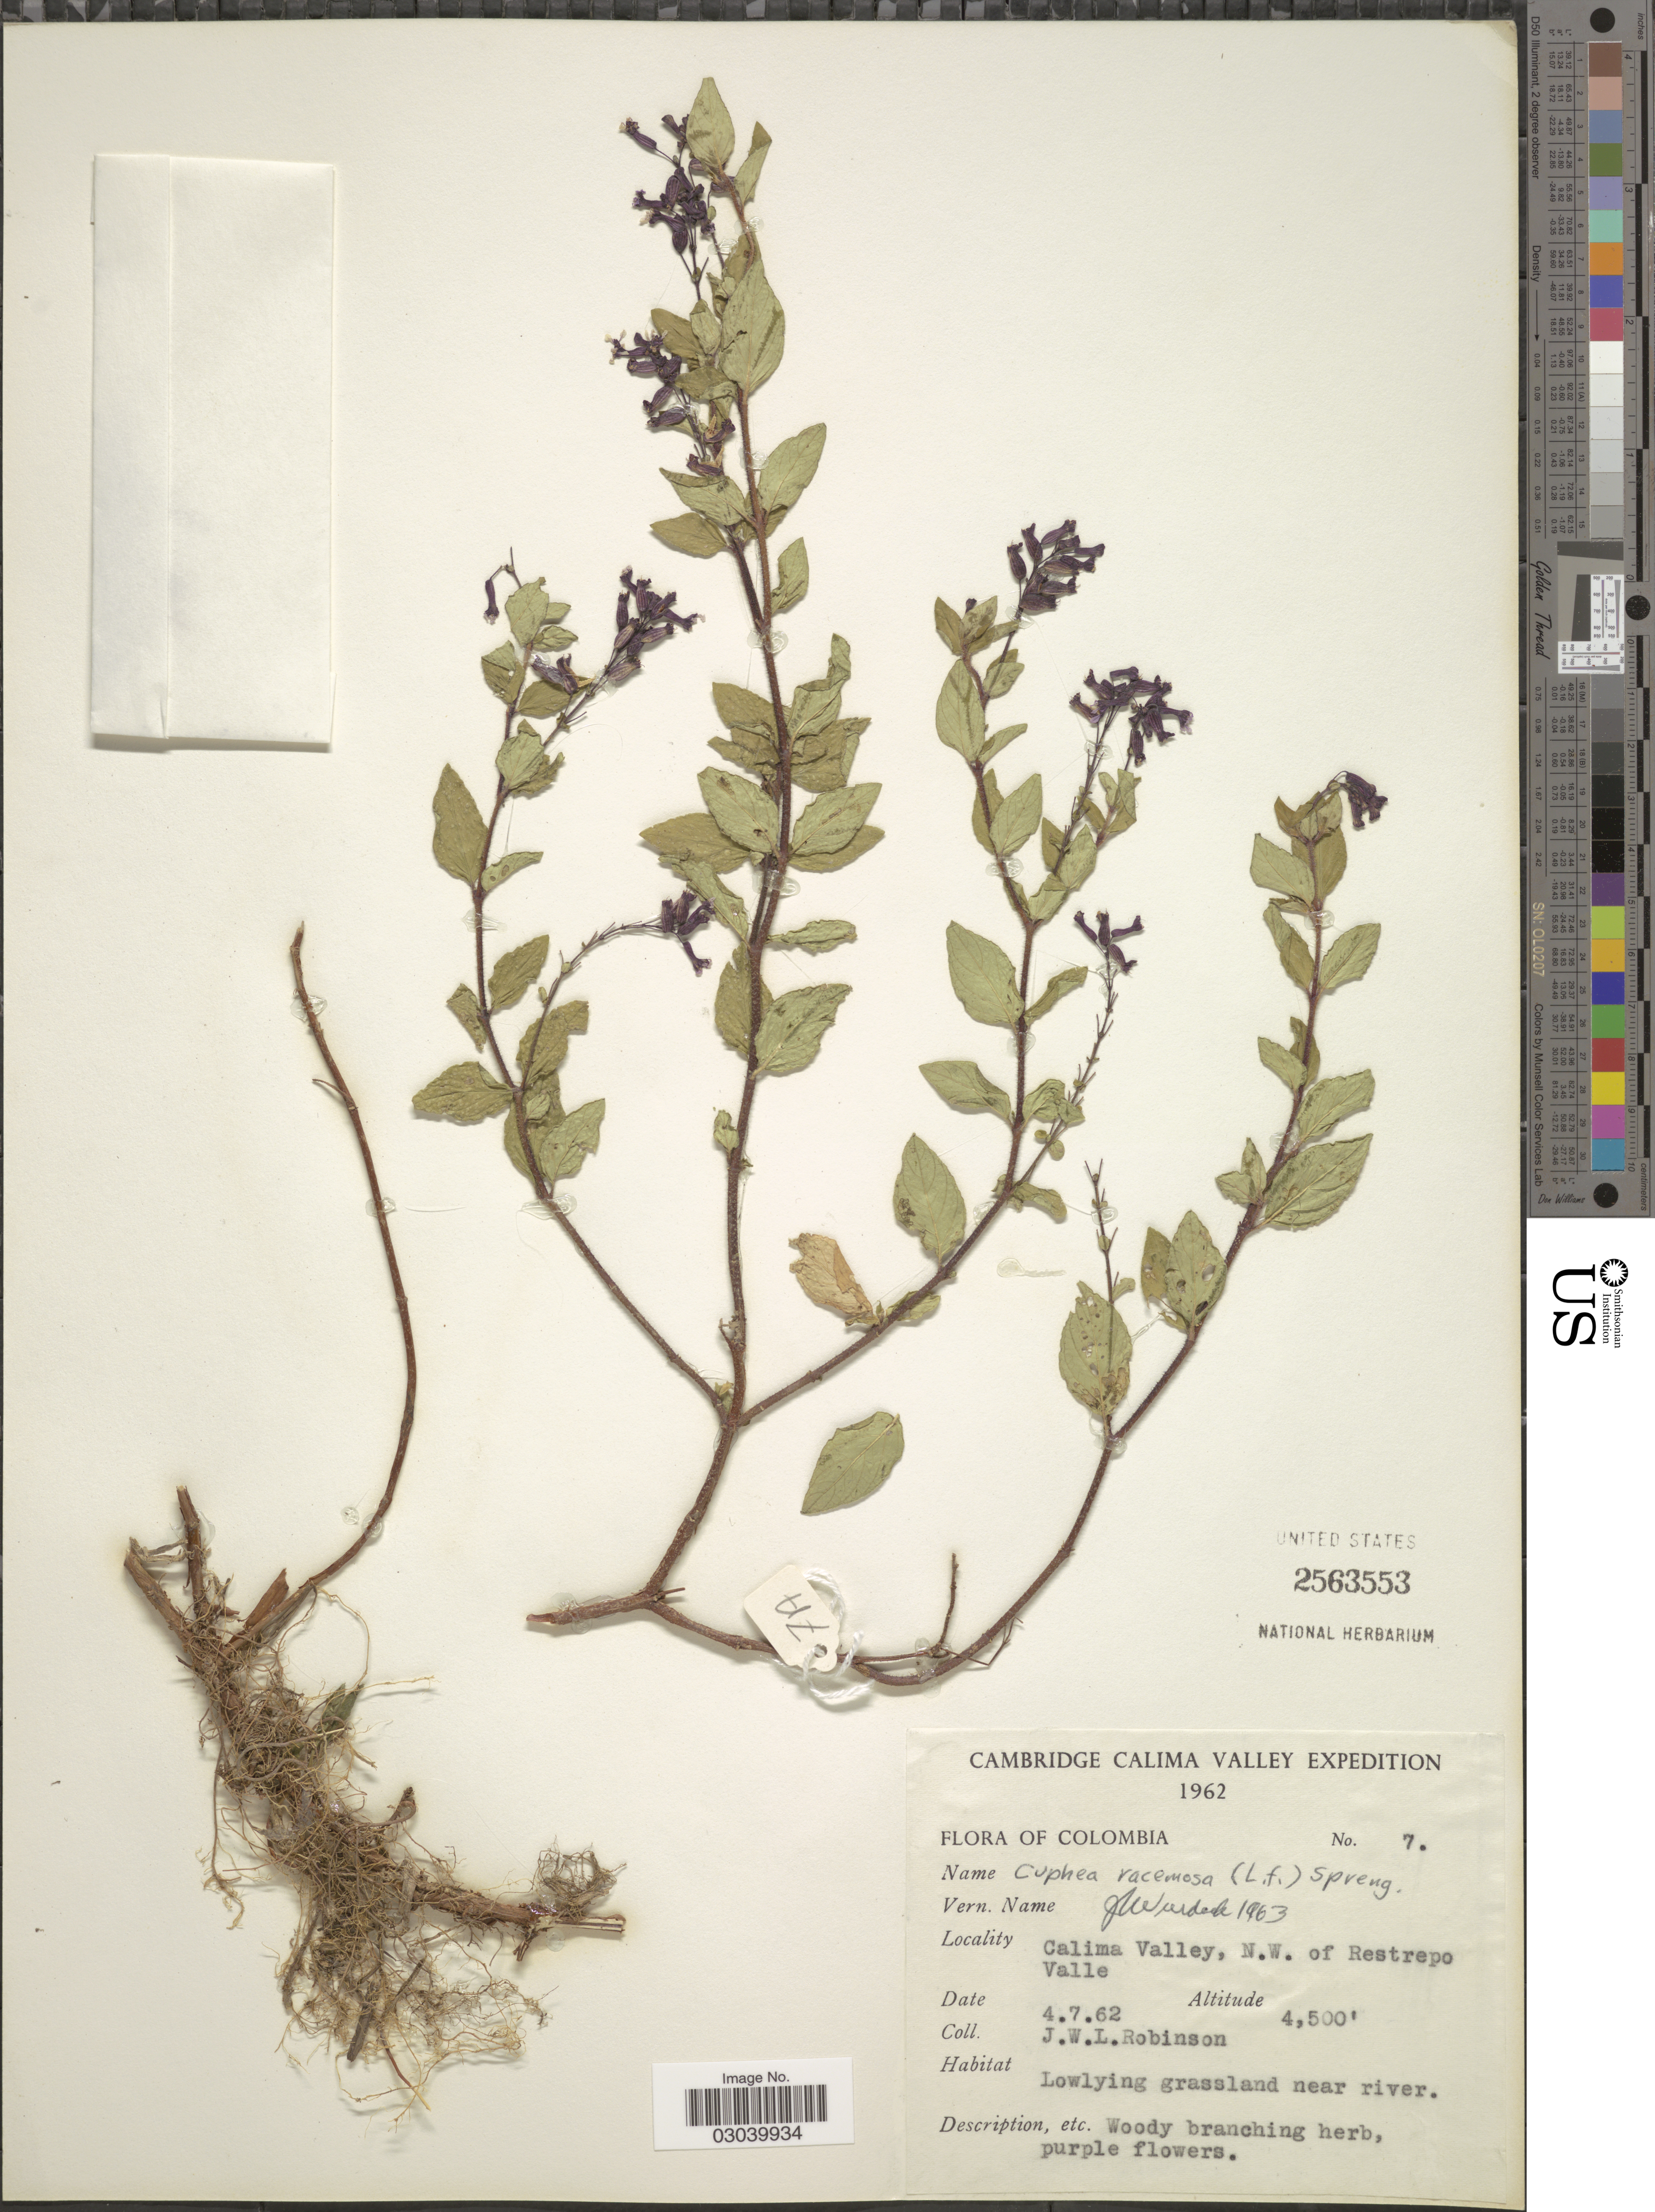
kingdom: Plantae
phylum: Tracheophyta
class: Magnoliopsida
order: Myrtales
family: Lythraceae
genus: Cuphea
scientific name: Cuphea racemosa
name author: (L. f.) Spreng.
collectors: J. W. Robinson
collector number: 7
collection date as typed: Transcribed d/m/y: 4/7/62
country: Colombia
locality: Calima Valley, N.W. of Restrepo Valle.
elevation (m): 1372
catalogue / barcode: US 2563553